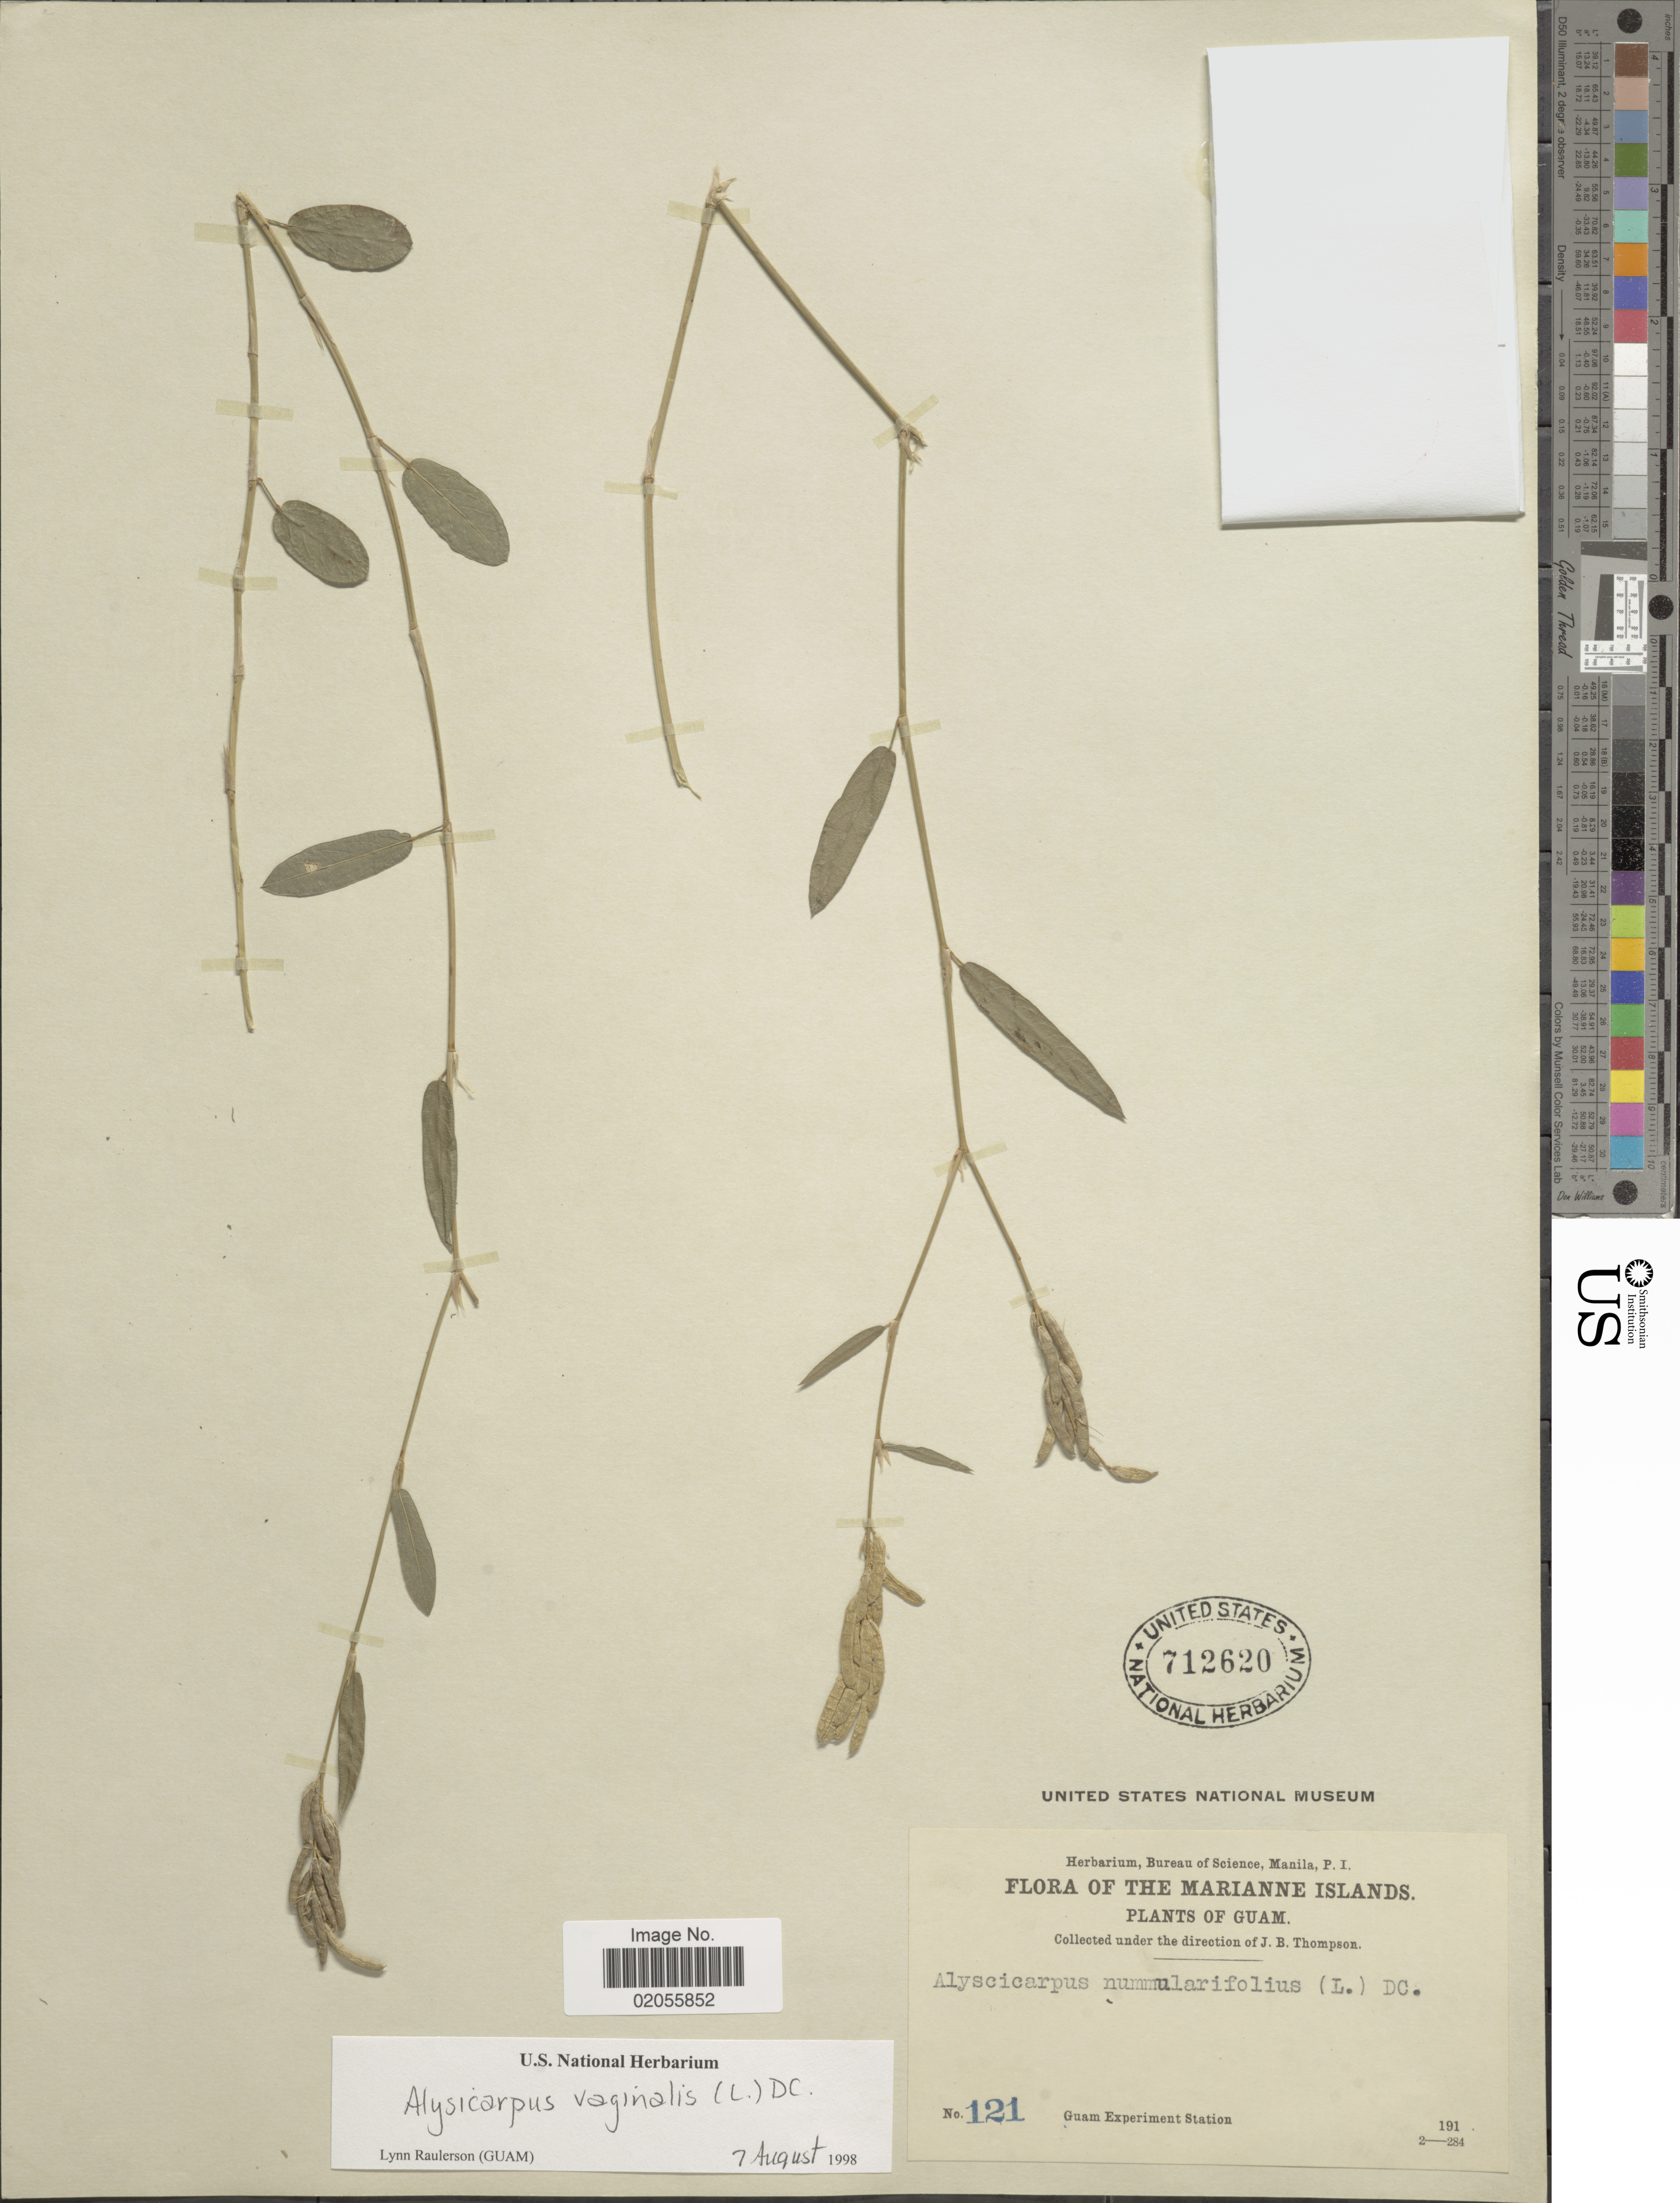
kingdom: Plantae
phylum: Tracheophyta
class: Magnoliopsida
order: Fabales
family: Fabaceae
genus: Alysicarpus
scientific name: Alysicarpus vaginalis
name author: (L.) DC.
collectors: Guam Exp. Sta.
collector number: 121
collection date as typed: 191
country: Guam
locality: The Marianne Islands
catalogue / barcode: US 712620